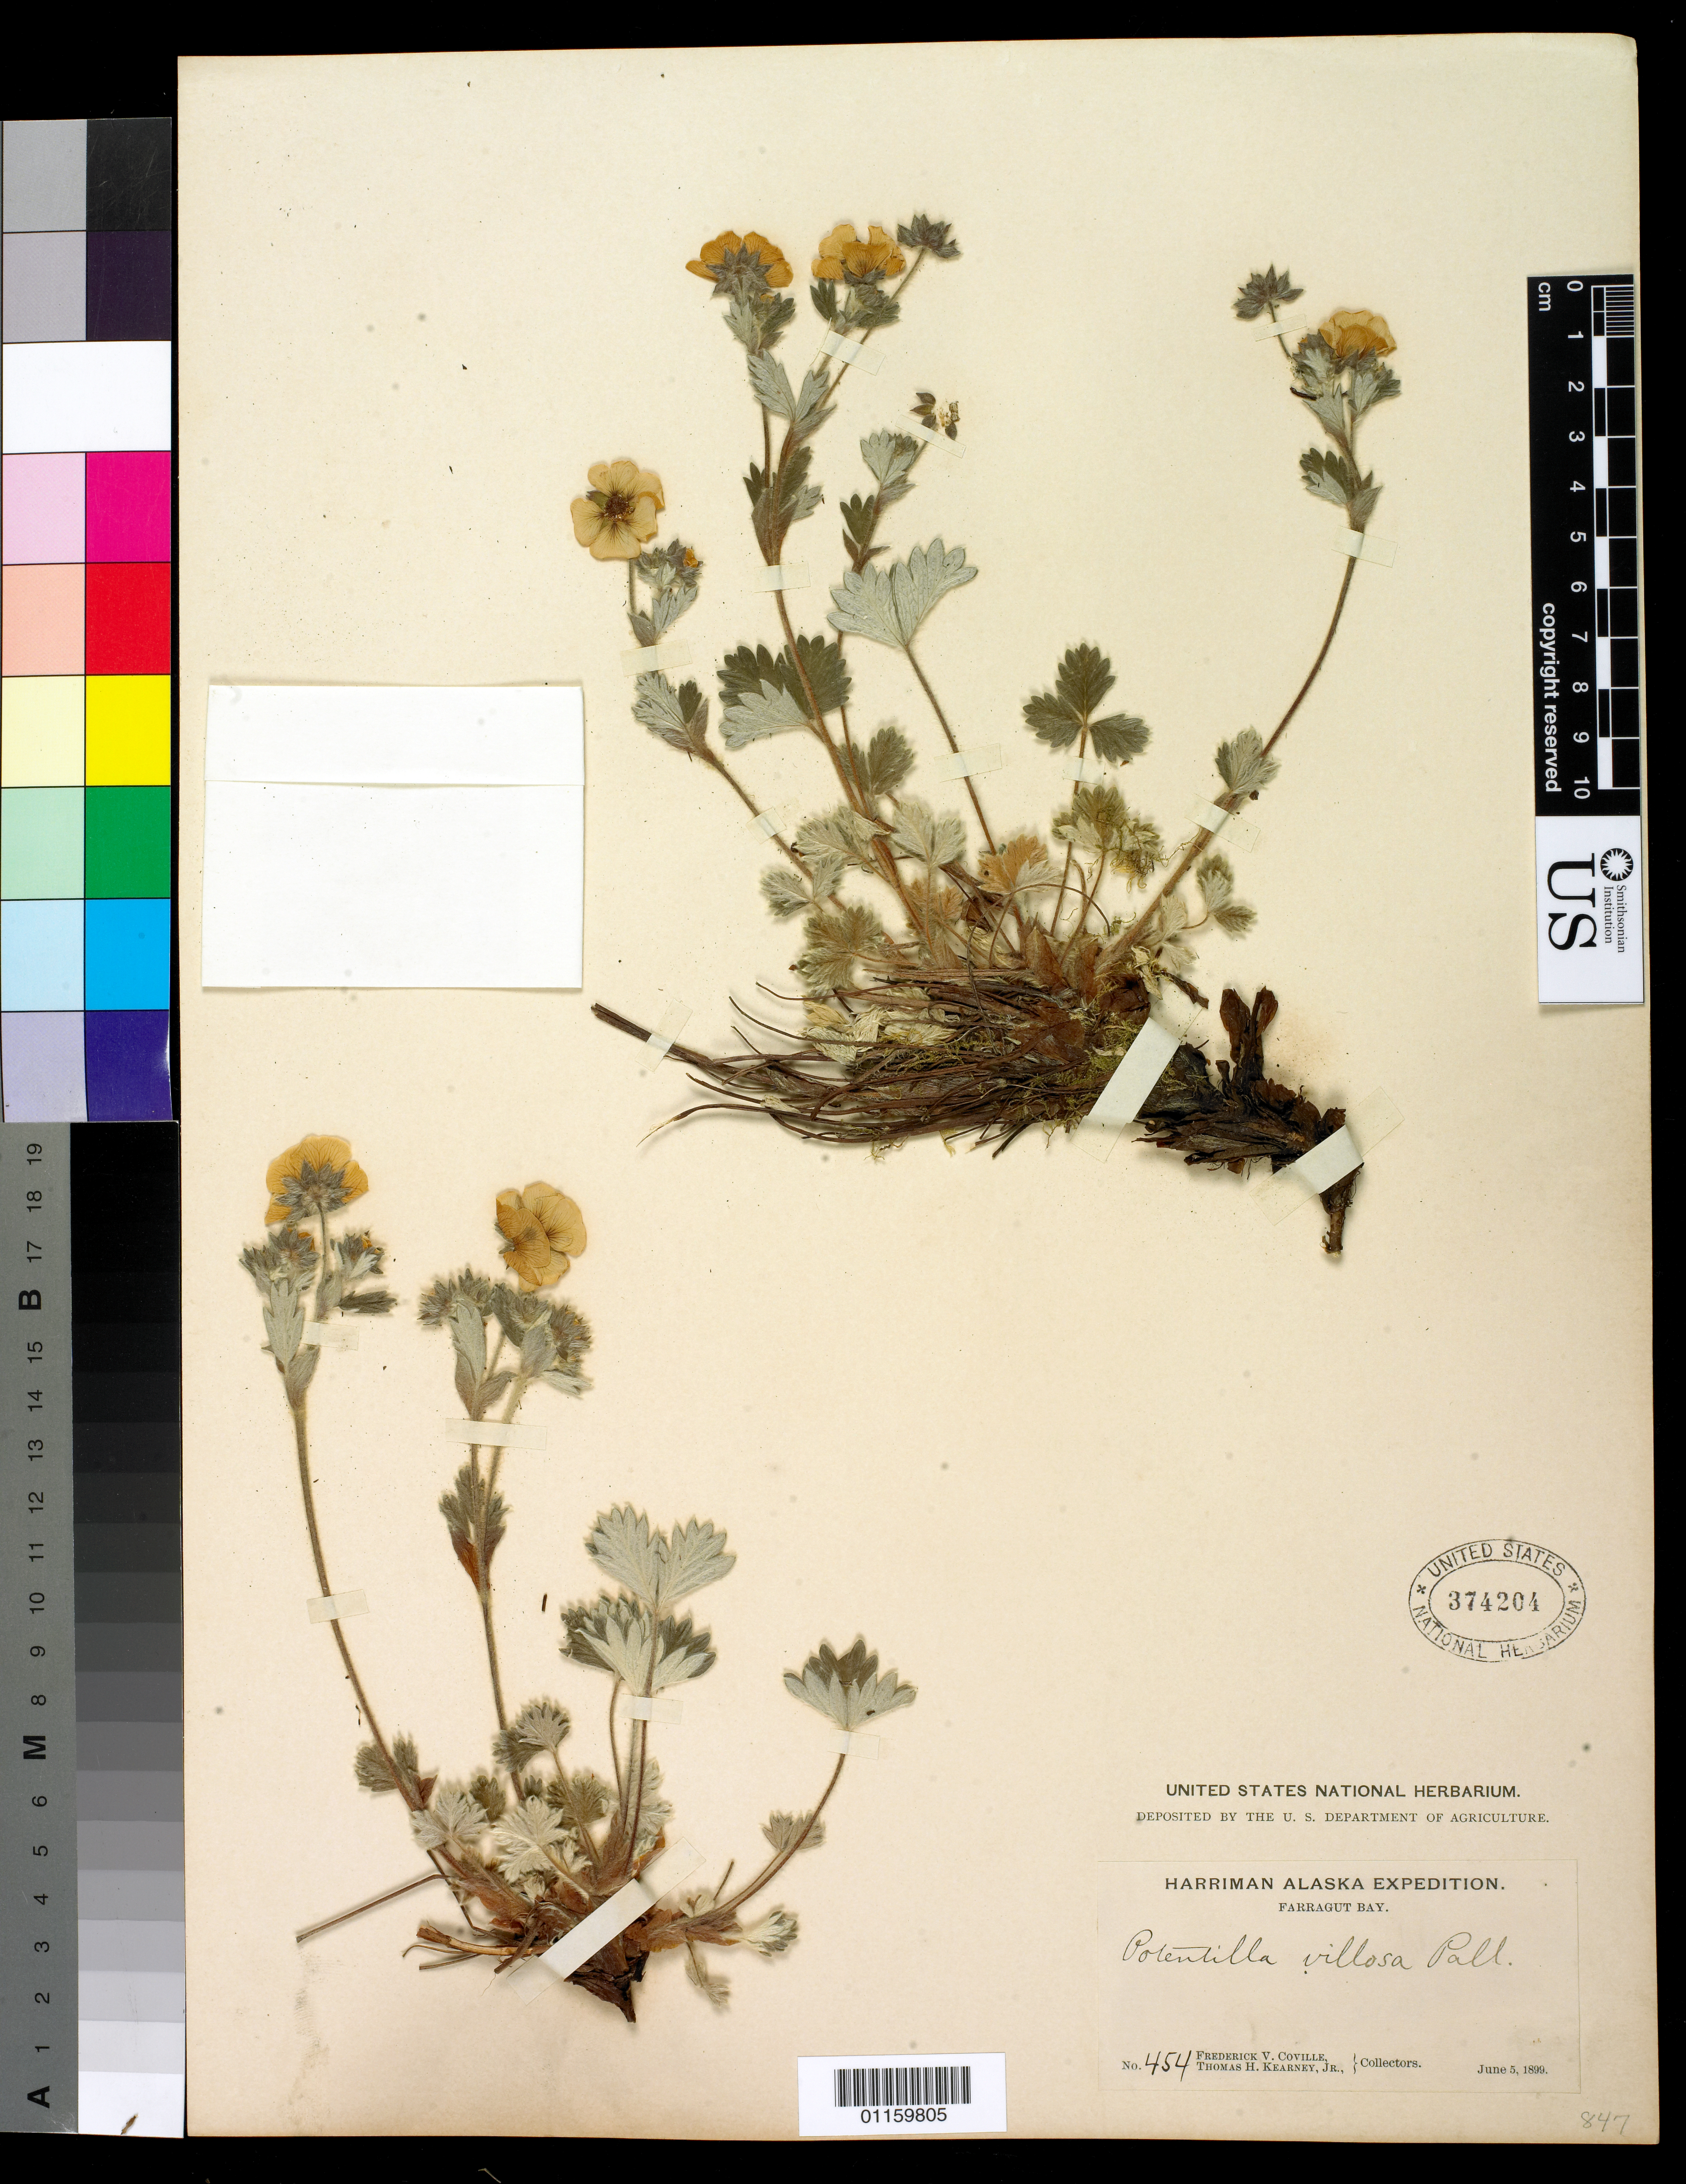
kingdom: Plantae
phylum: Tracheophyta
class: Magnoliopsida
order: Rosales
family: Rosaceae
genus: Potentilla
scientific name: Potentilla villosa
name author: Pall. ex Pursh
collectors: F. V. Coville & T. H. Kearney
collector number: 454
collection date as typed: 05 Jun 1899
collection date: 1899-06-05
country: United States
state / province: Alaska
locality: Farragut Bay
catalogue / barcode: US 374204